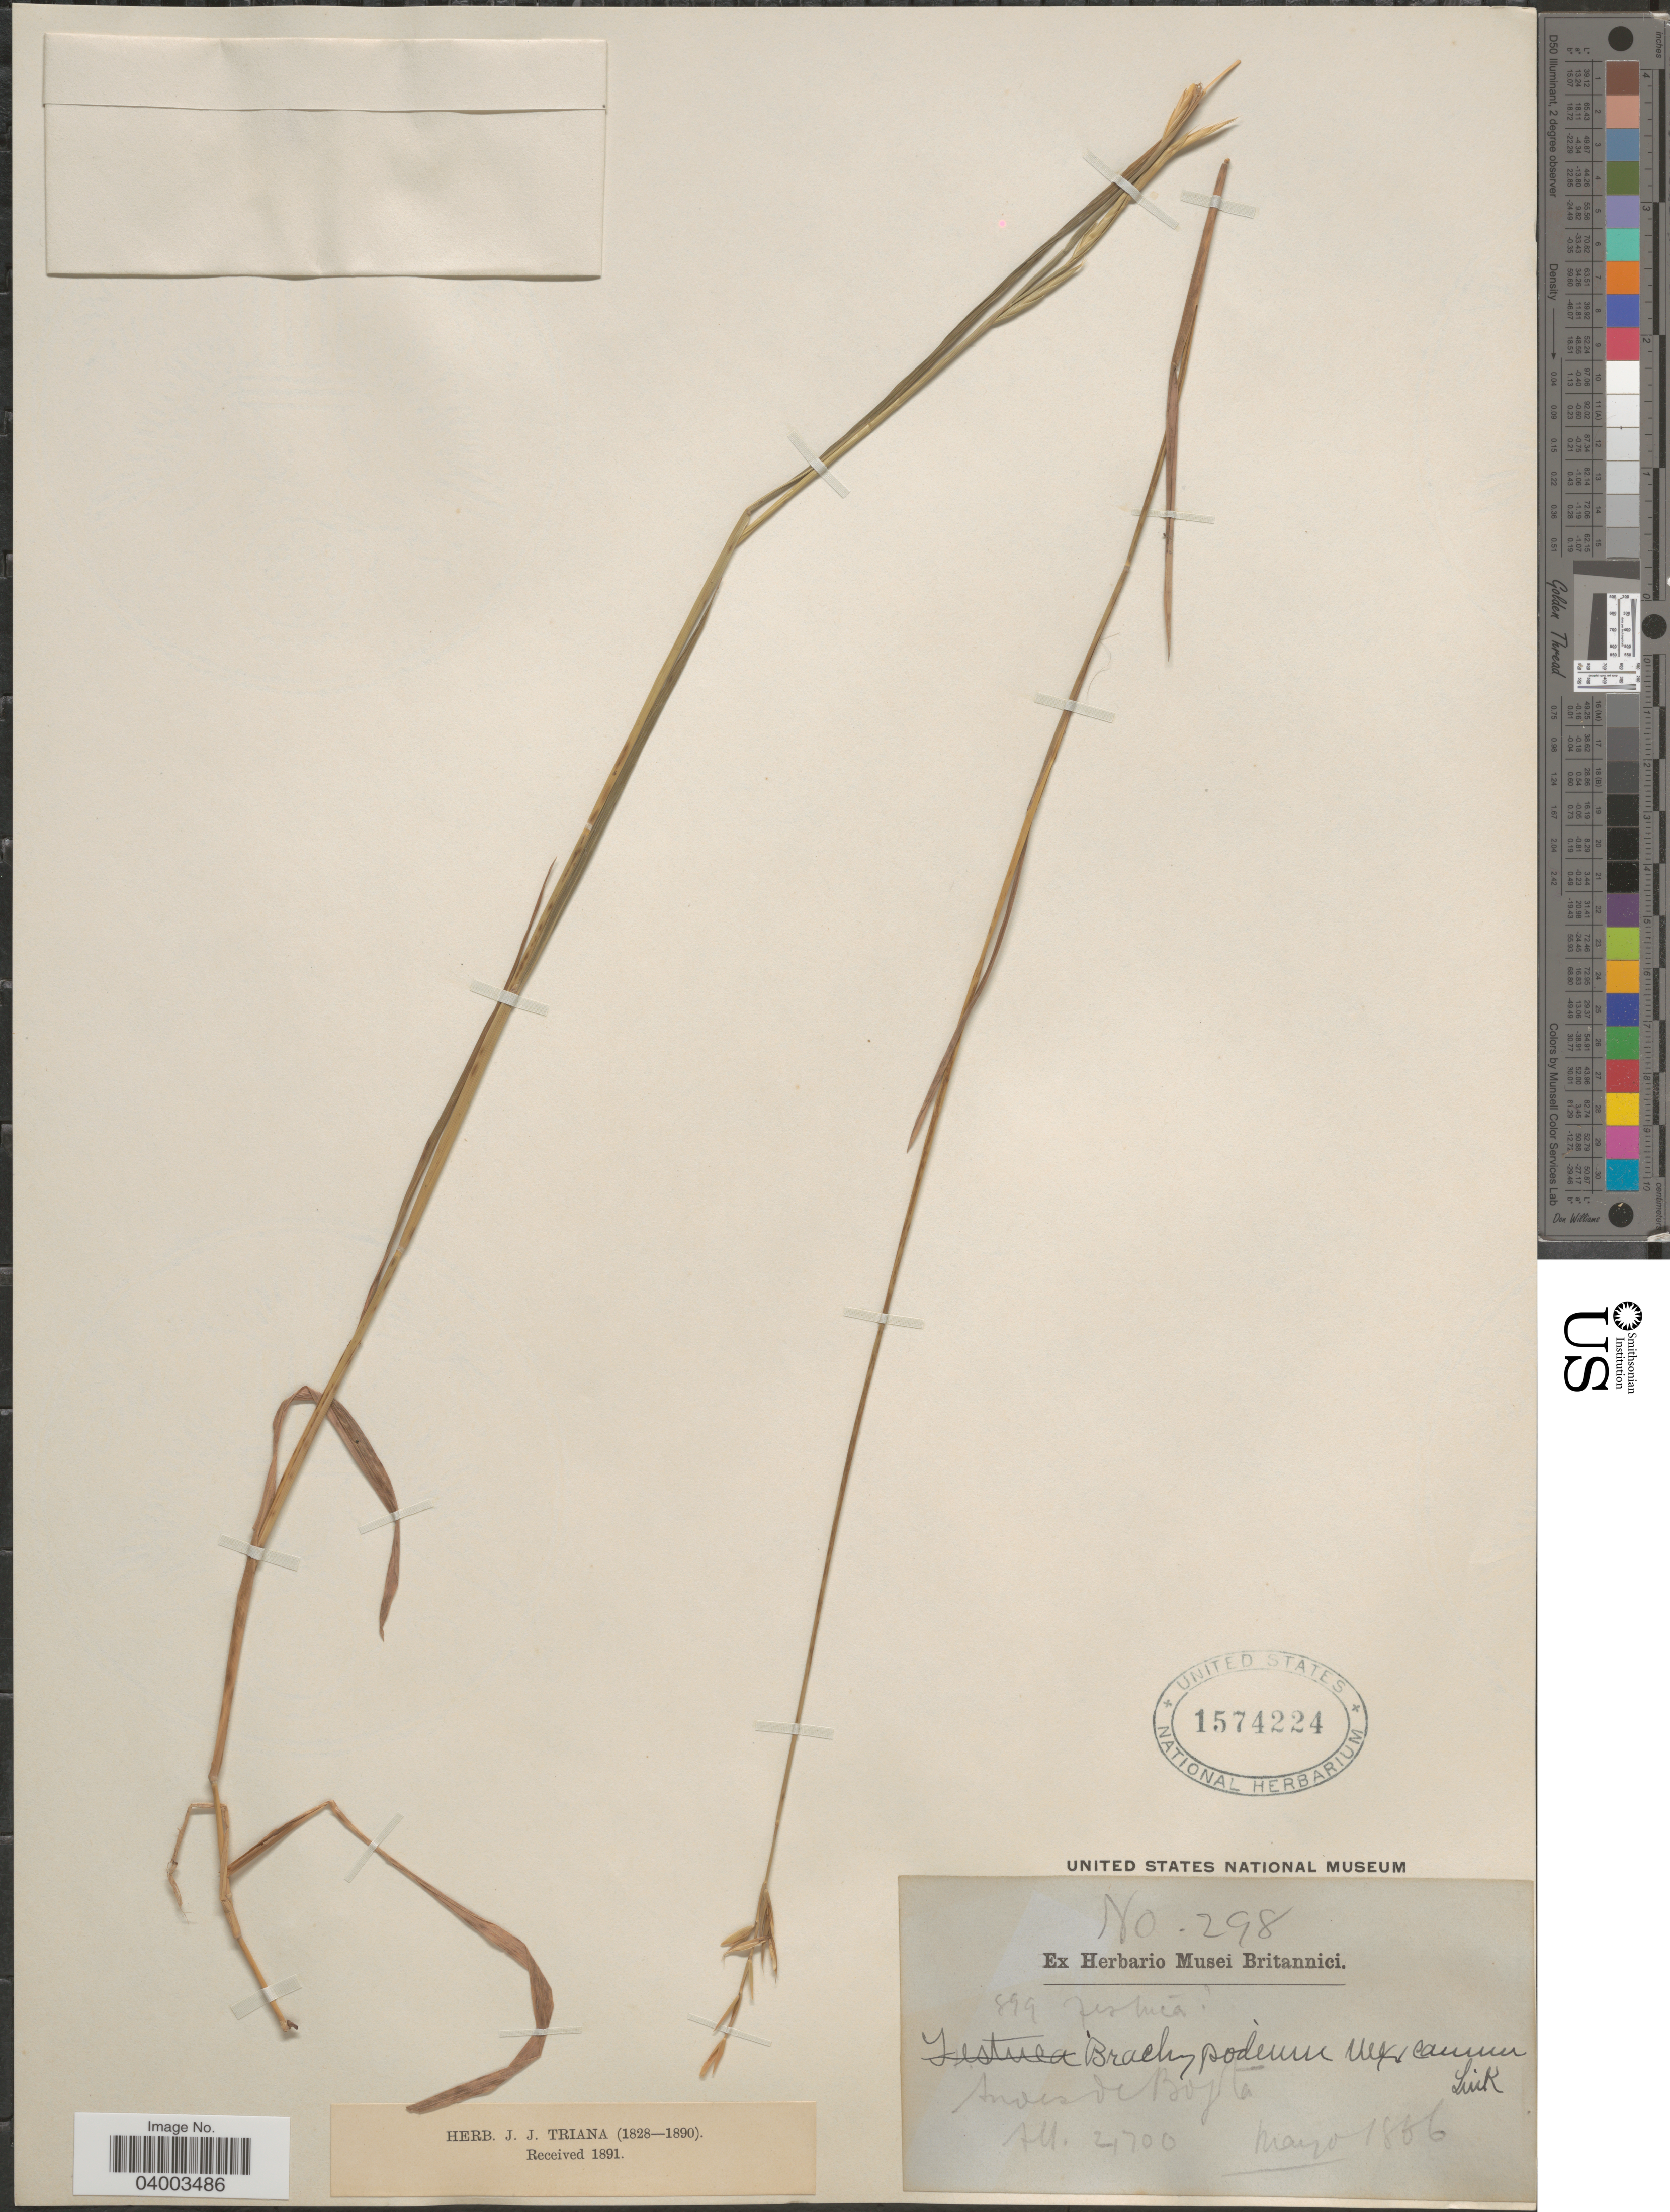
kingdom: Plantae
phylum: Tracheophyta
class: Liliopsida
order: Poales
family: Poaceae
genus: Brachypodium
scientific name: Brachypodium sp.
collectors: ex herb. Musei Britannici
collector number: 298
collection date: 1866-05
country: Colombia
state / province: Bogota D.C.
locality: Andes de Bogota.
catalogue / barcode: US 1574224